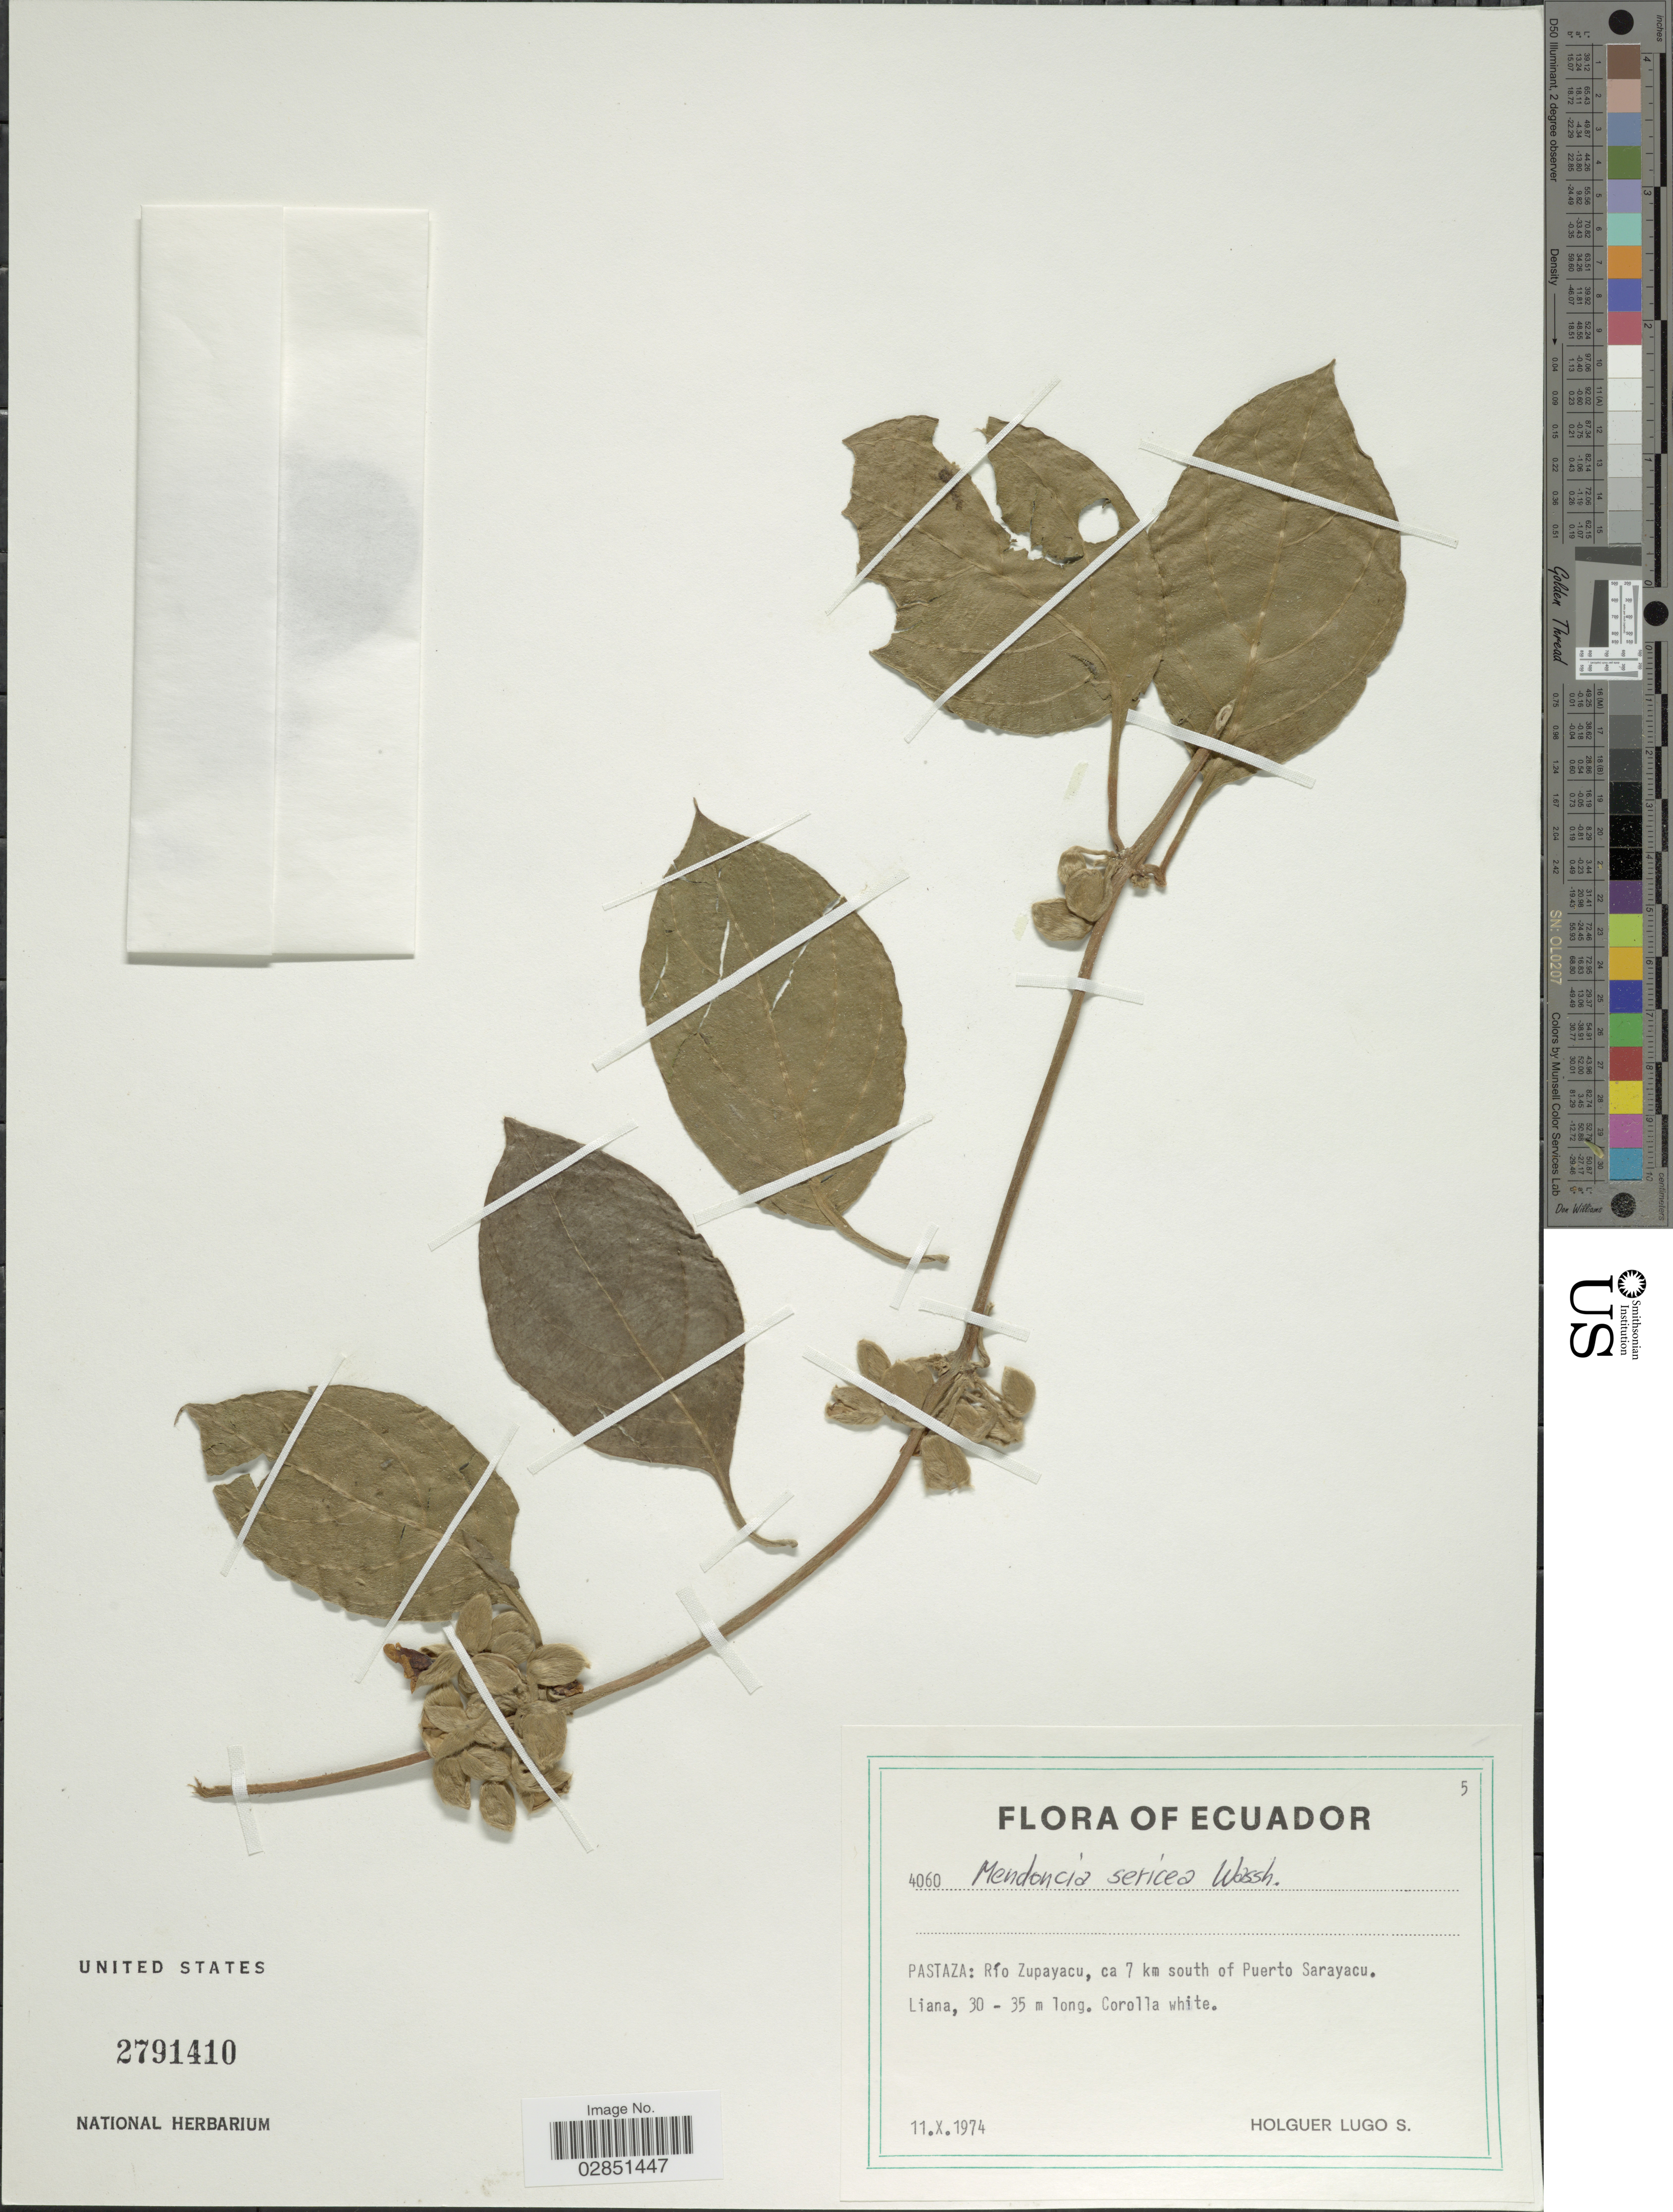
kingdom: Plantae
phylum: Tracheophyta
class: Magnoliopsida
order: Lamiales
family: Acanthaceae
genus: Mendoncia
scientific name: Mendoncia sericea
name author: Leonard ex Wassh.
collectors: H. Lugo S.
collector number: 4060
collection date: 1974-10-11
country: Ecuador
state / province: Pastaza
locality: Río Zupayacu, ca 7 km south of Puerto Sarayacu.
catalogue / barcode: US 2791410